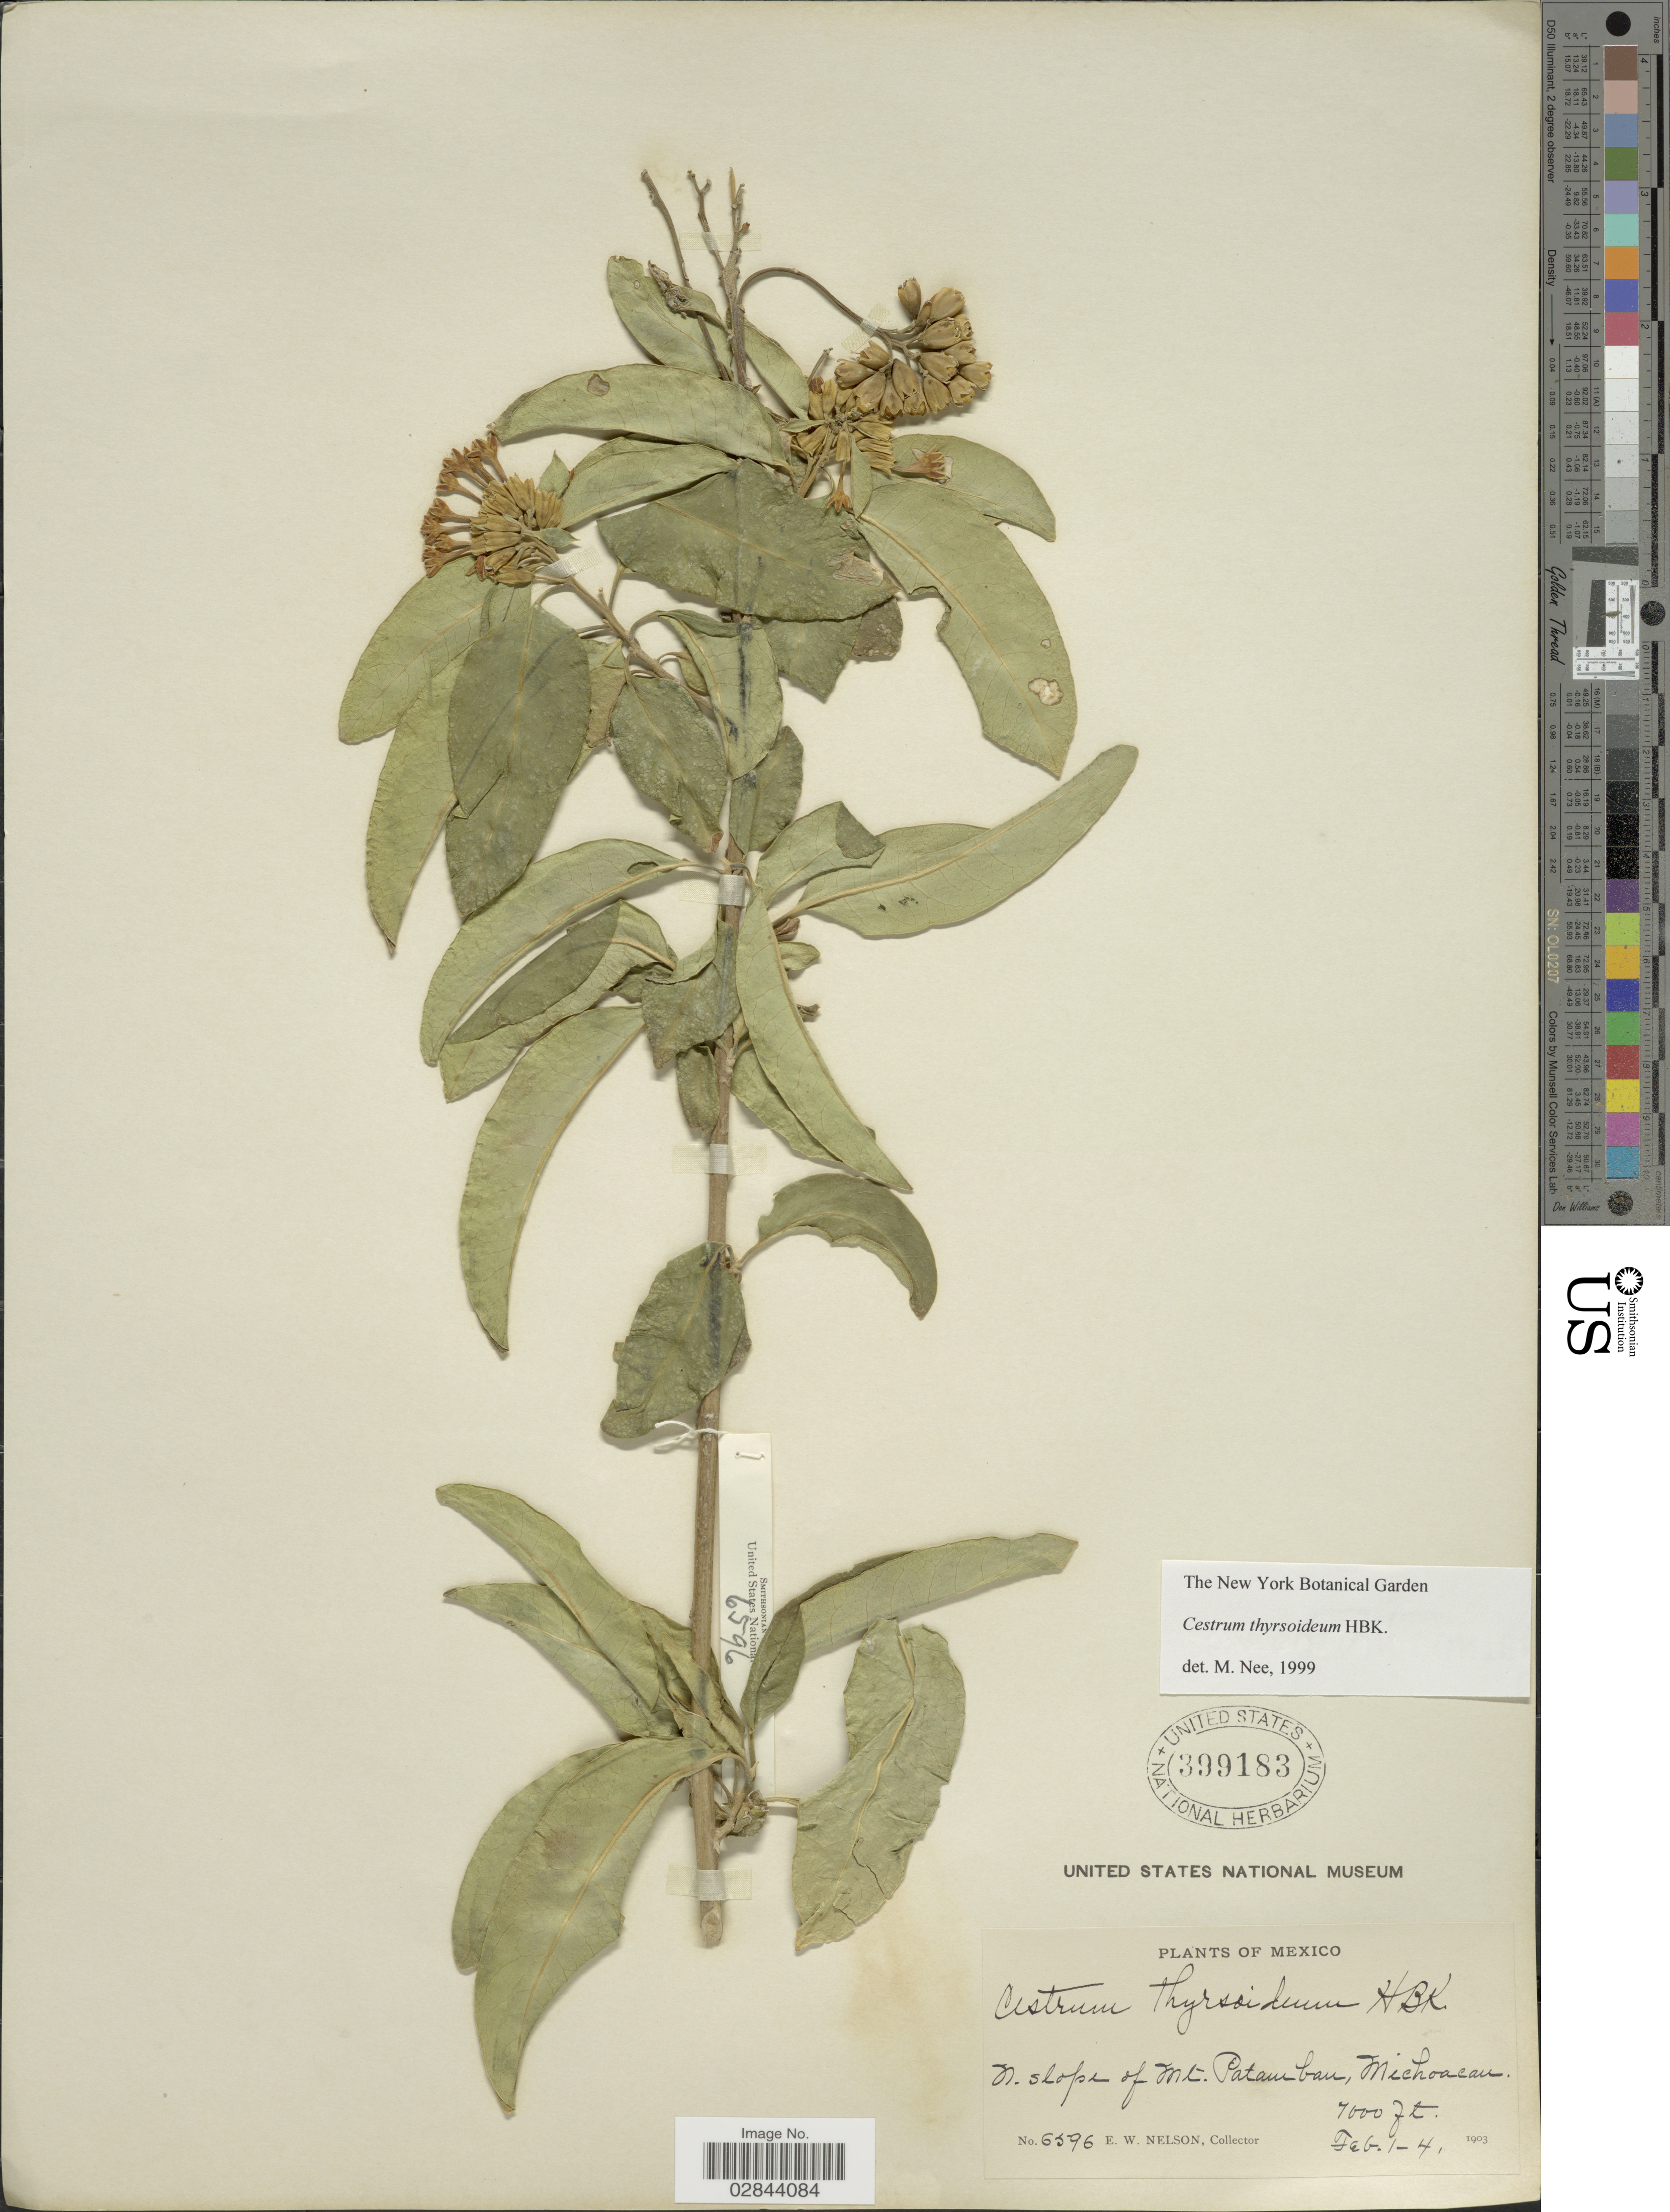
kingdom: Plantae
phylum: Tracheophyta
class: Magnoliopsida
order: Solanales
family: Solanaceae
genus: Cestrum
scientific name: Cestrum thyrsoideum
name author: Kunth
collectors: E. W. Nelson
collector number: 6596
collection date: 1903-02-01/1903-02-04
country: Mexico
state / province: Michoacán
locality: N. slope of Mt. Patamban, Michoacan.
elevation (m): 2134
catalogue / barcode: US 399183